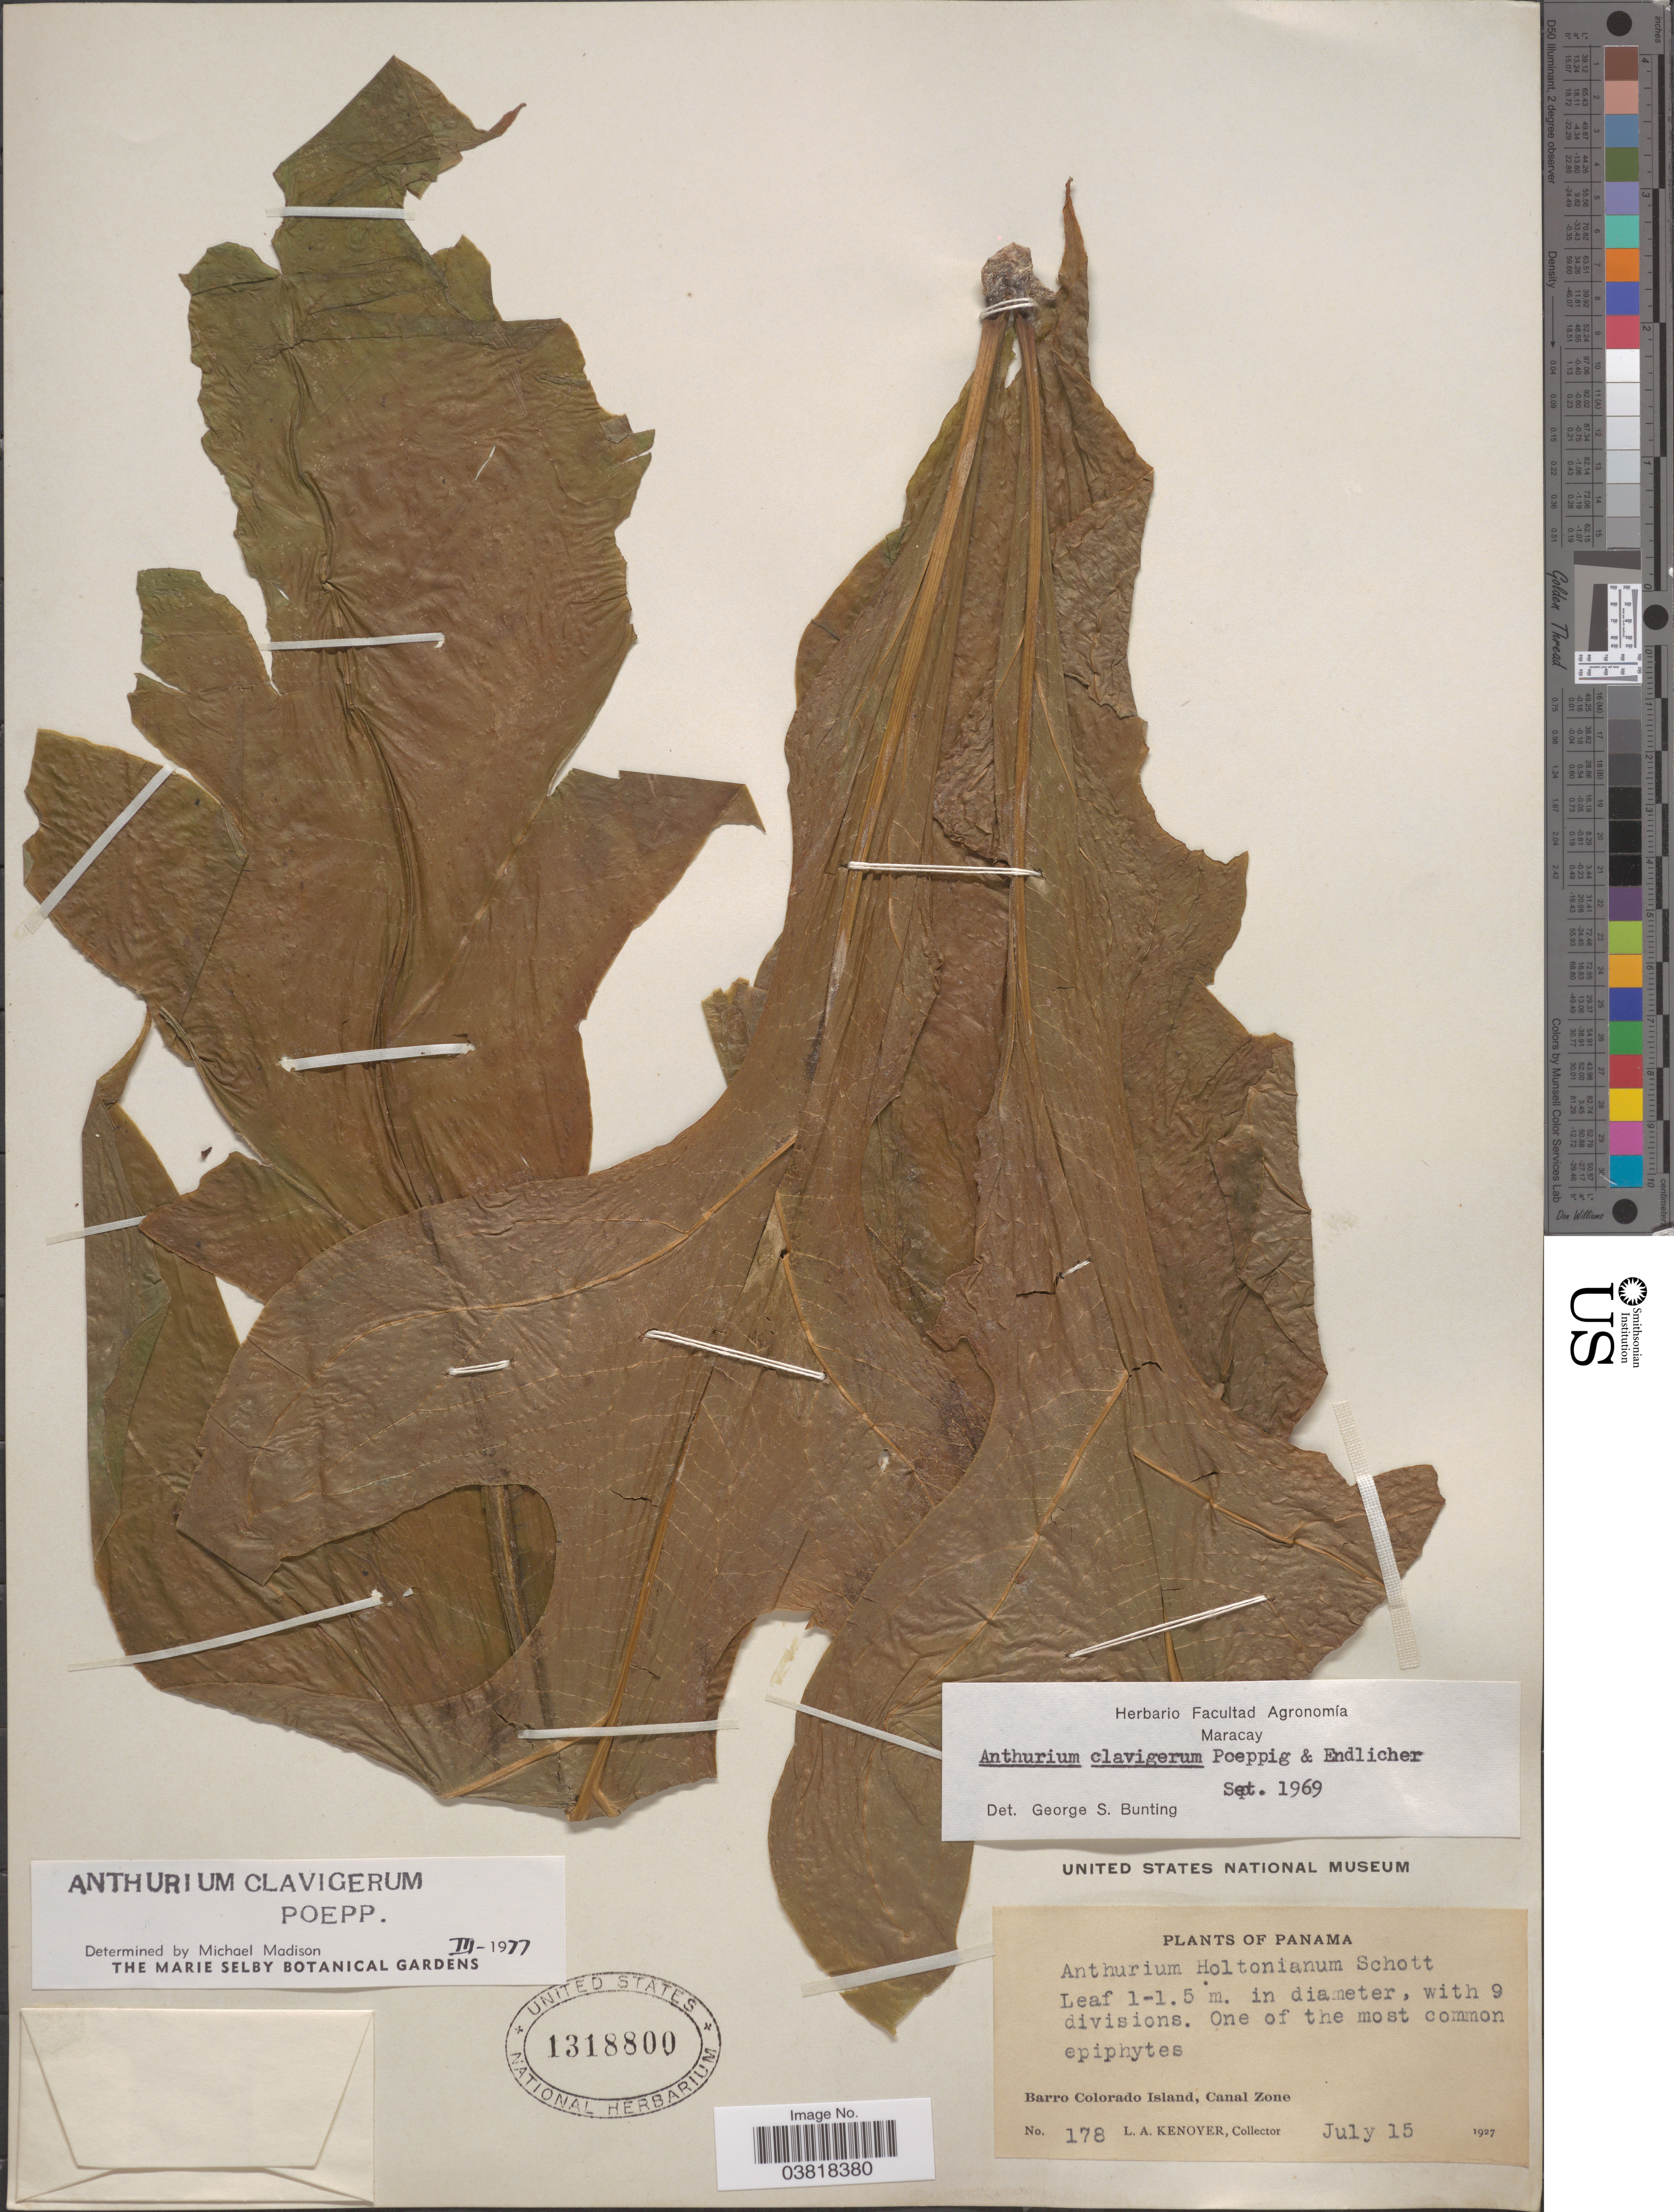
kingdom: Plantae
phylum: Tracheophyta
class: Liliopsida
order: Alismatales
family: Araceae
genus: Anthurium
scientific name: Anthurium clavigerum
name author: Poepp. & Endl.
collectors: L. Kenover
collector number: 178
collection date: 1927-07-15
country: Panama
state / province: Panamá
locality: Barro Colorado Island, Canal Zone.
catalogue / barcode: US 1318800